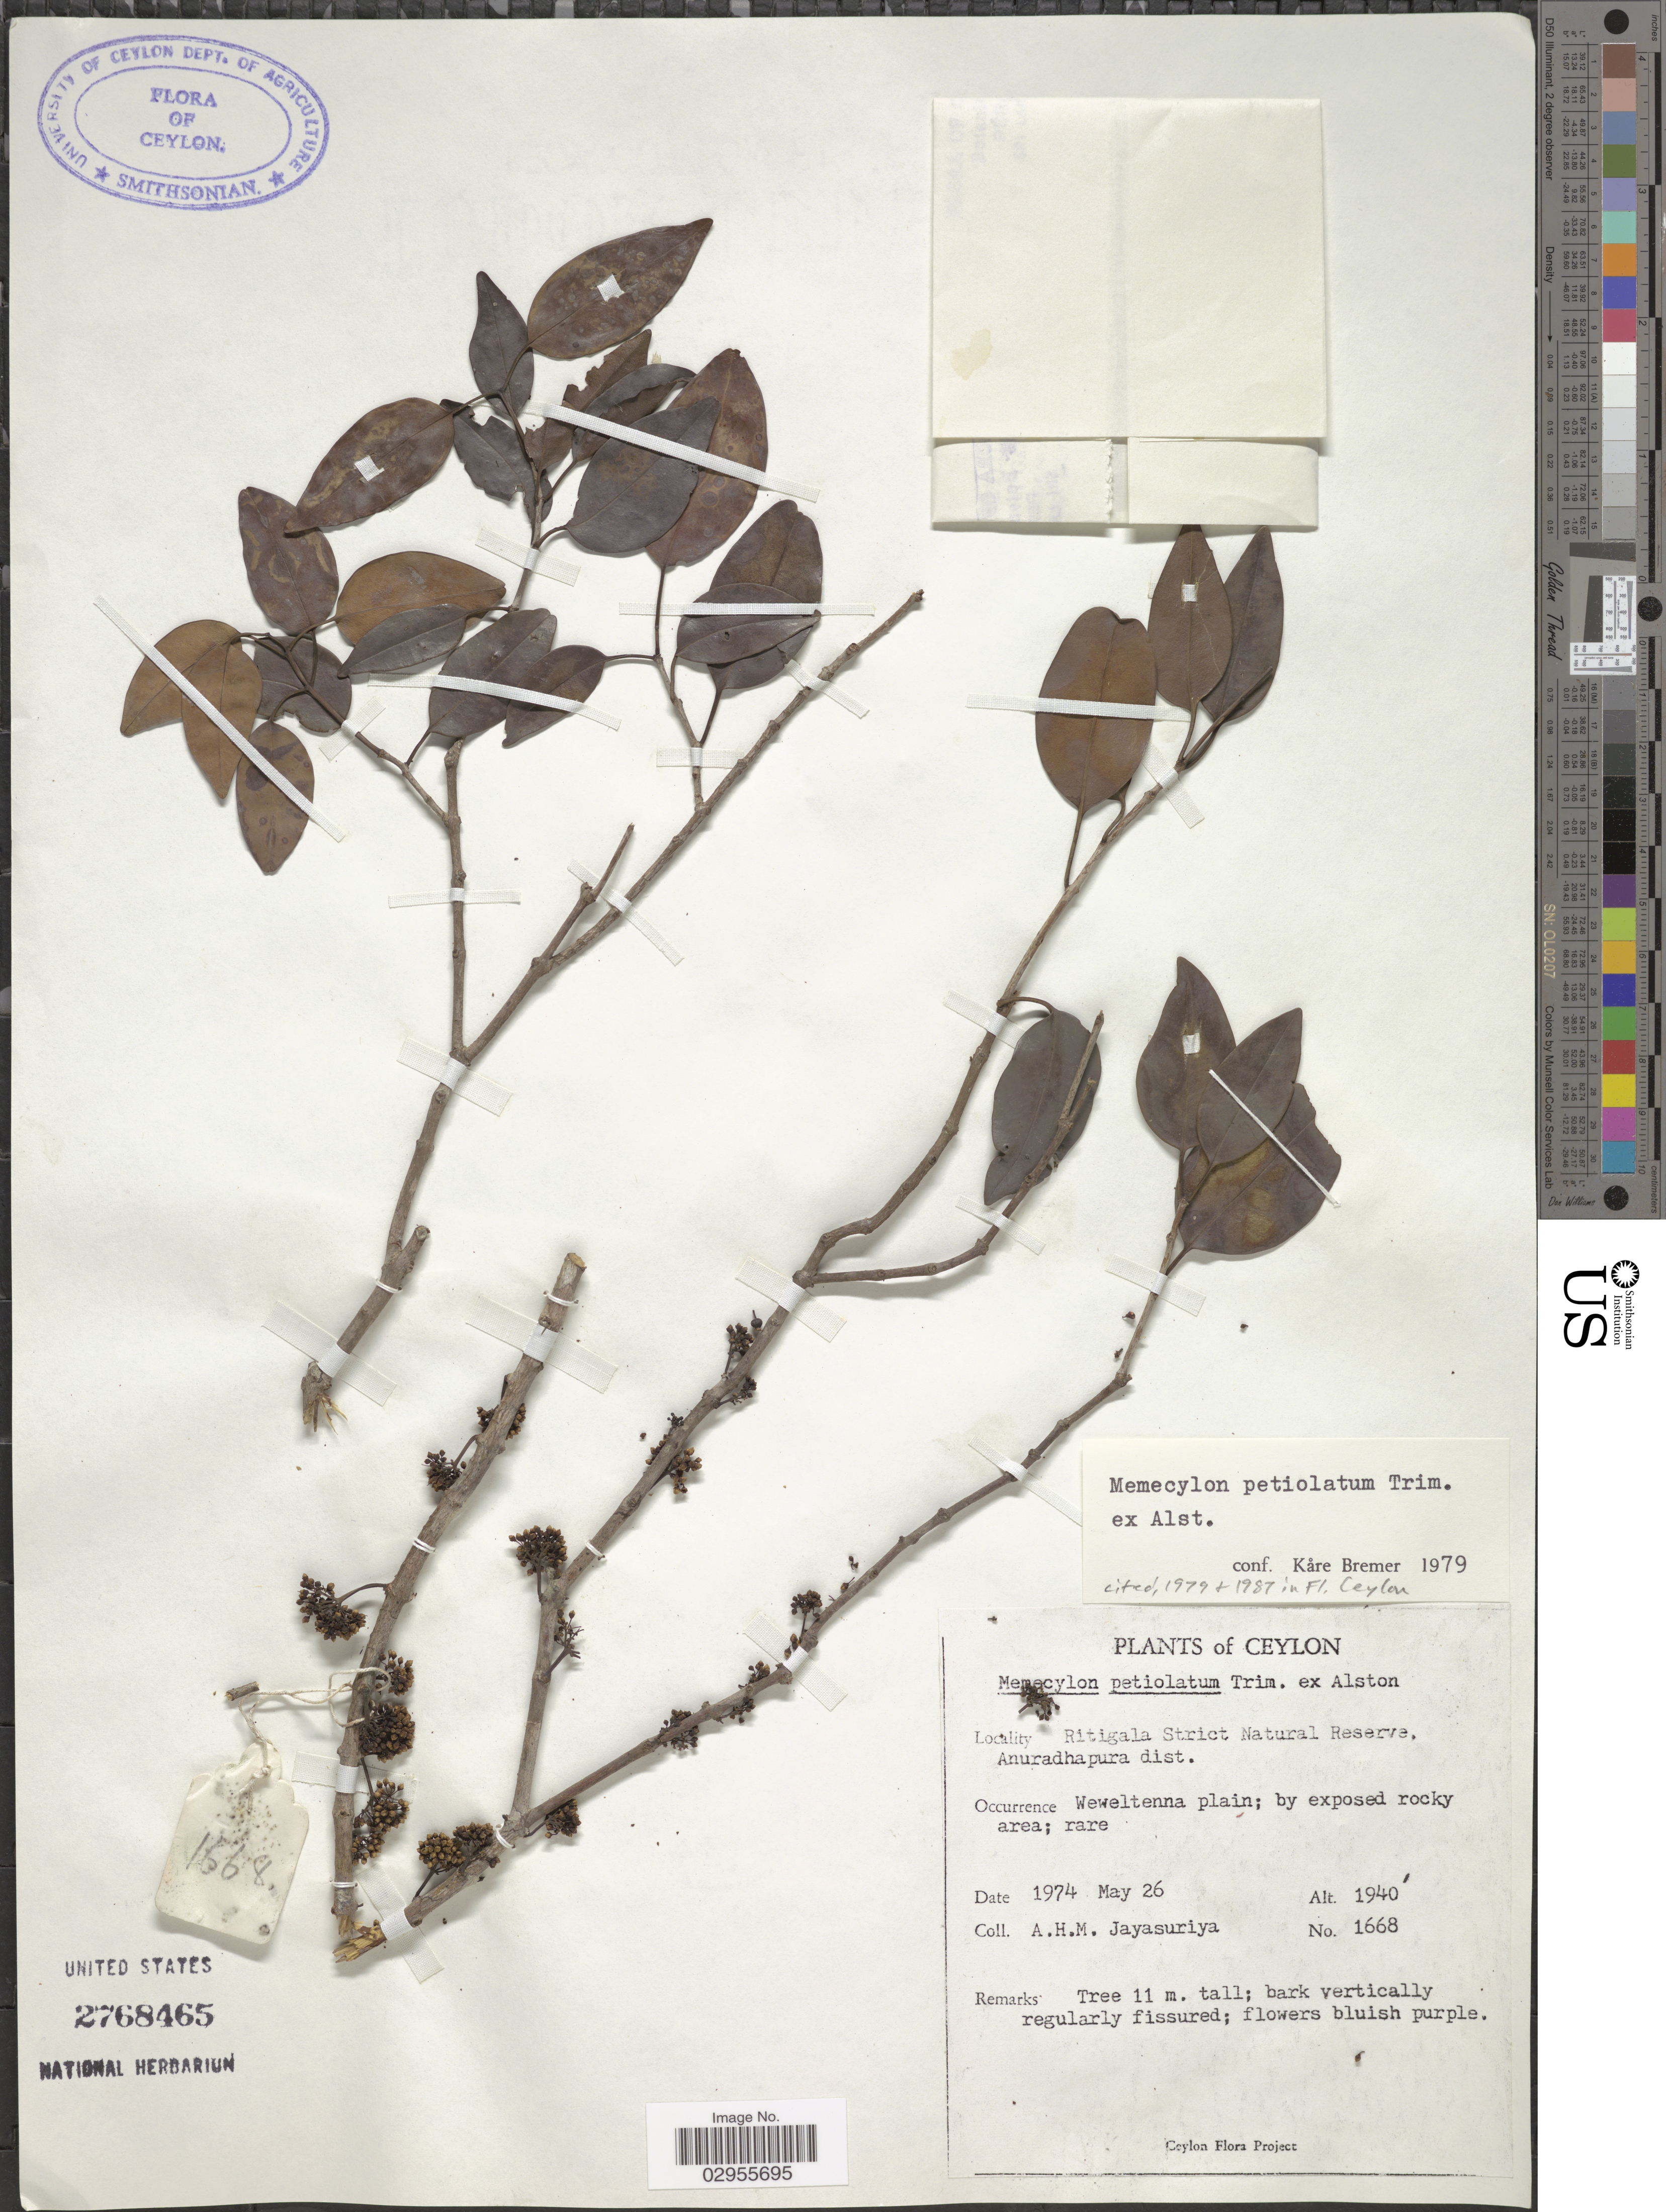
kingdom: Plantae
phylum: Tracheophyta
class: Magnoliopsida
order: Myrtales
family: Melastomataceae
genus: Memecylon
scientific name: Memecylon petiolatum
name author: Trimen ex Alston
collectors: A. H. Jayasuriya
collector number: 1668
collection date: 1974-05-26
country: Sri Lanka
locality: Ceylon. Ritigala Strict Natural Reserve. Anuradhapura dist.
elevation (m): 591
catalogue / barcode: US 2768465